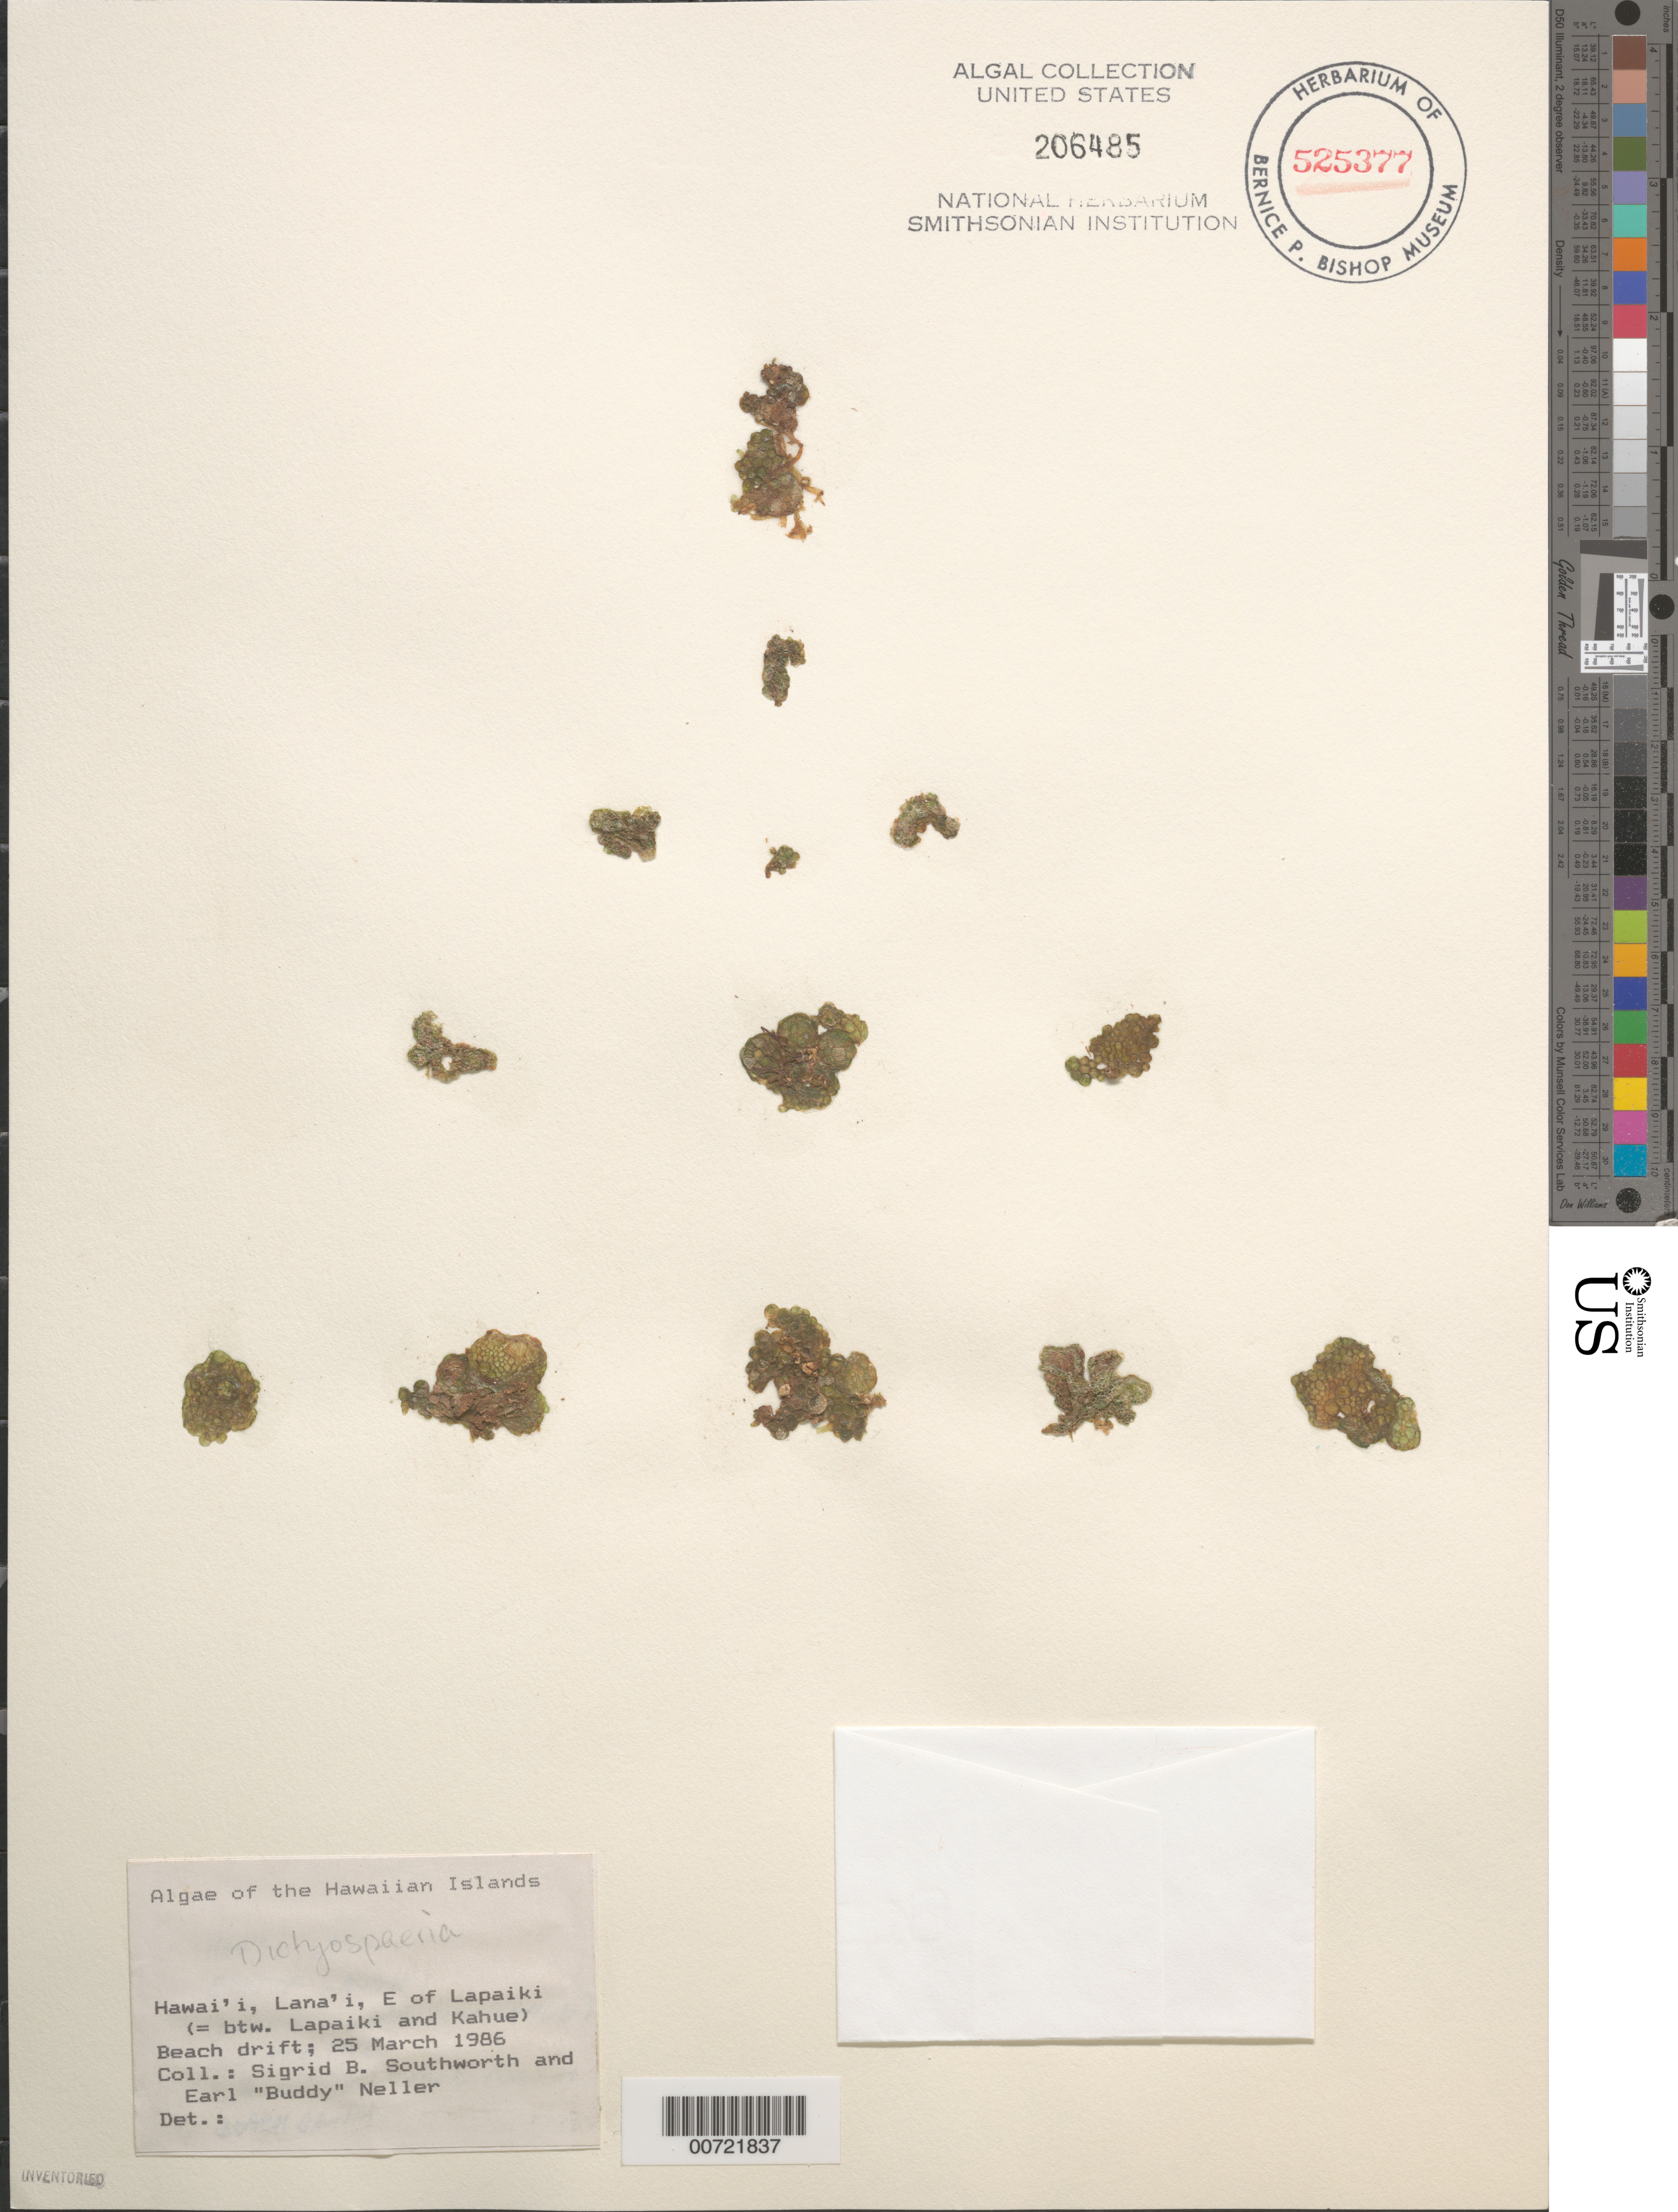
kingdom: Plantae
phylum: Chlorophyta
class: Ulvophyceae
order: Siphonocladales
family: Siphonocladaceae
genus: Dictyosphaeria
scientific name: Dictyosphaeria sp.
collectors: S. Southworth & E. Neller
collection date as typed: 25 Mar 1986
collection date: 1986-03-25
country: United States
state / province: Hawaii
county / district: Maui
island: Lana'i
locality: East of Lapaiki (between Lapaiki and Kahue)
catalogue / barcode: US 206485